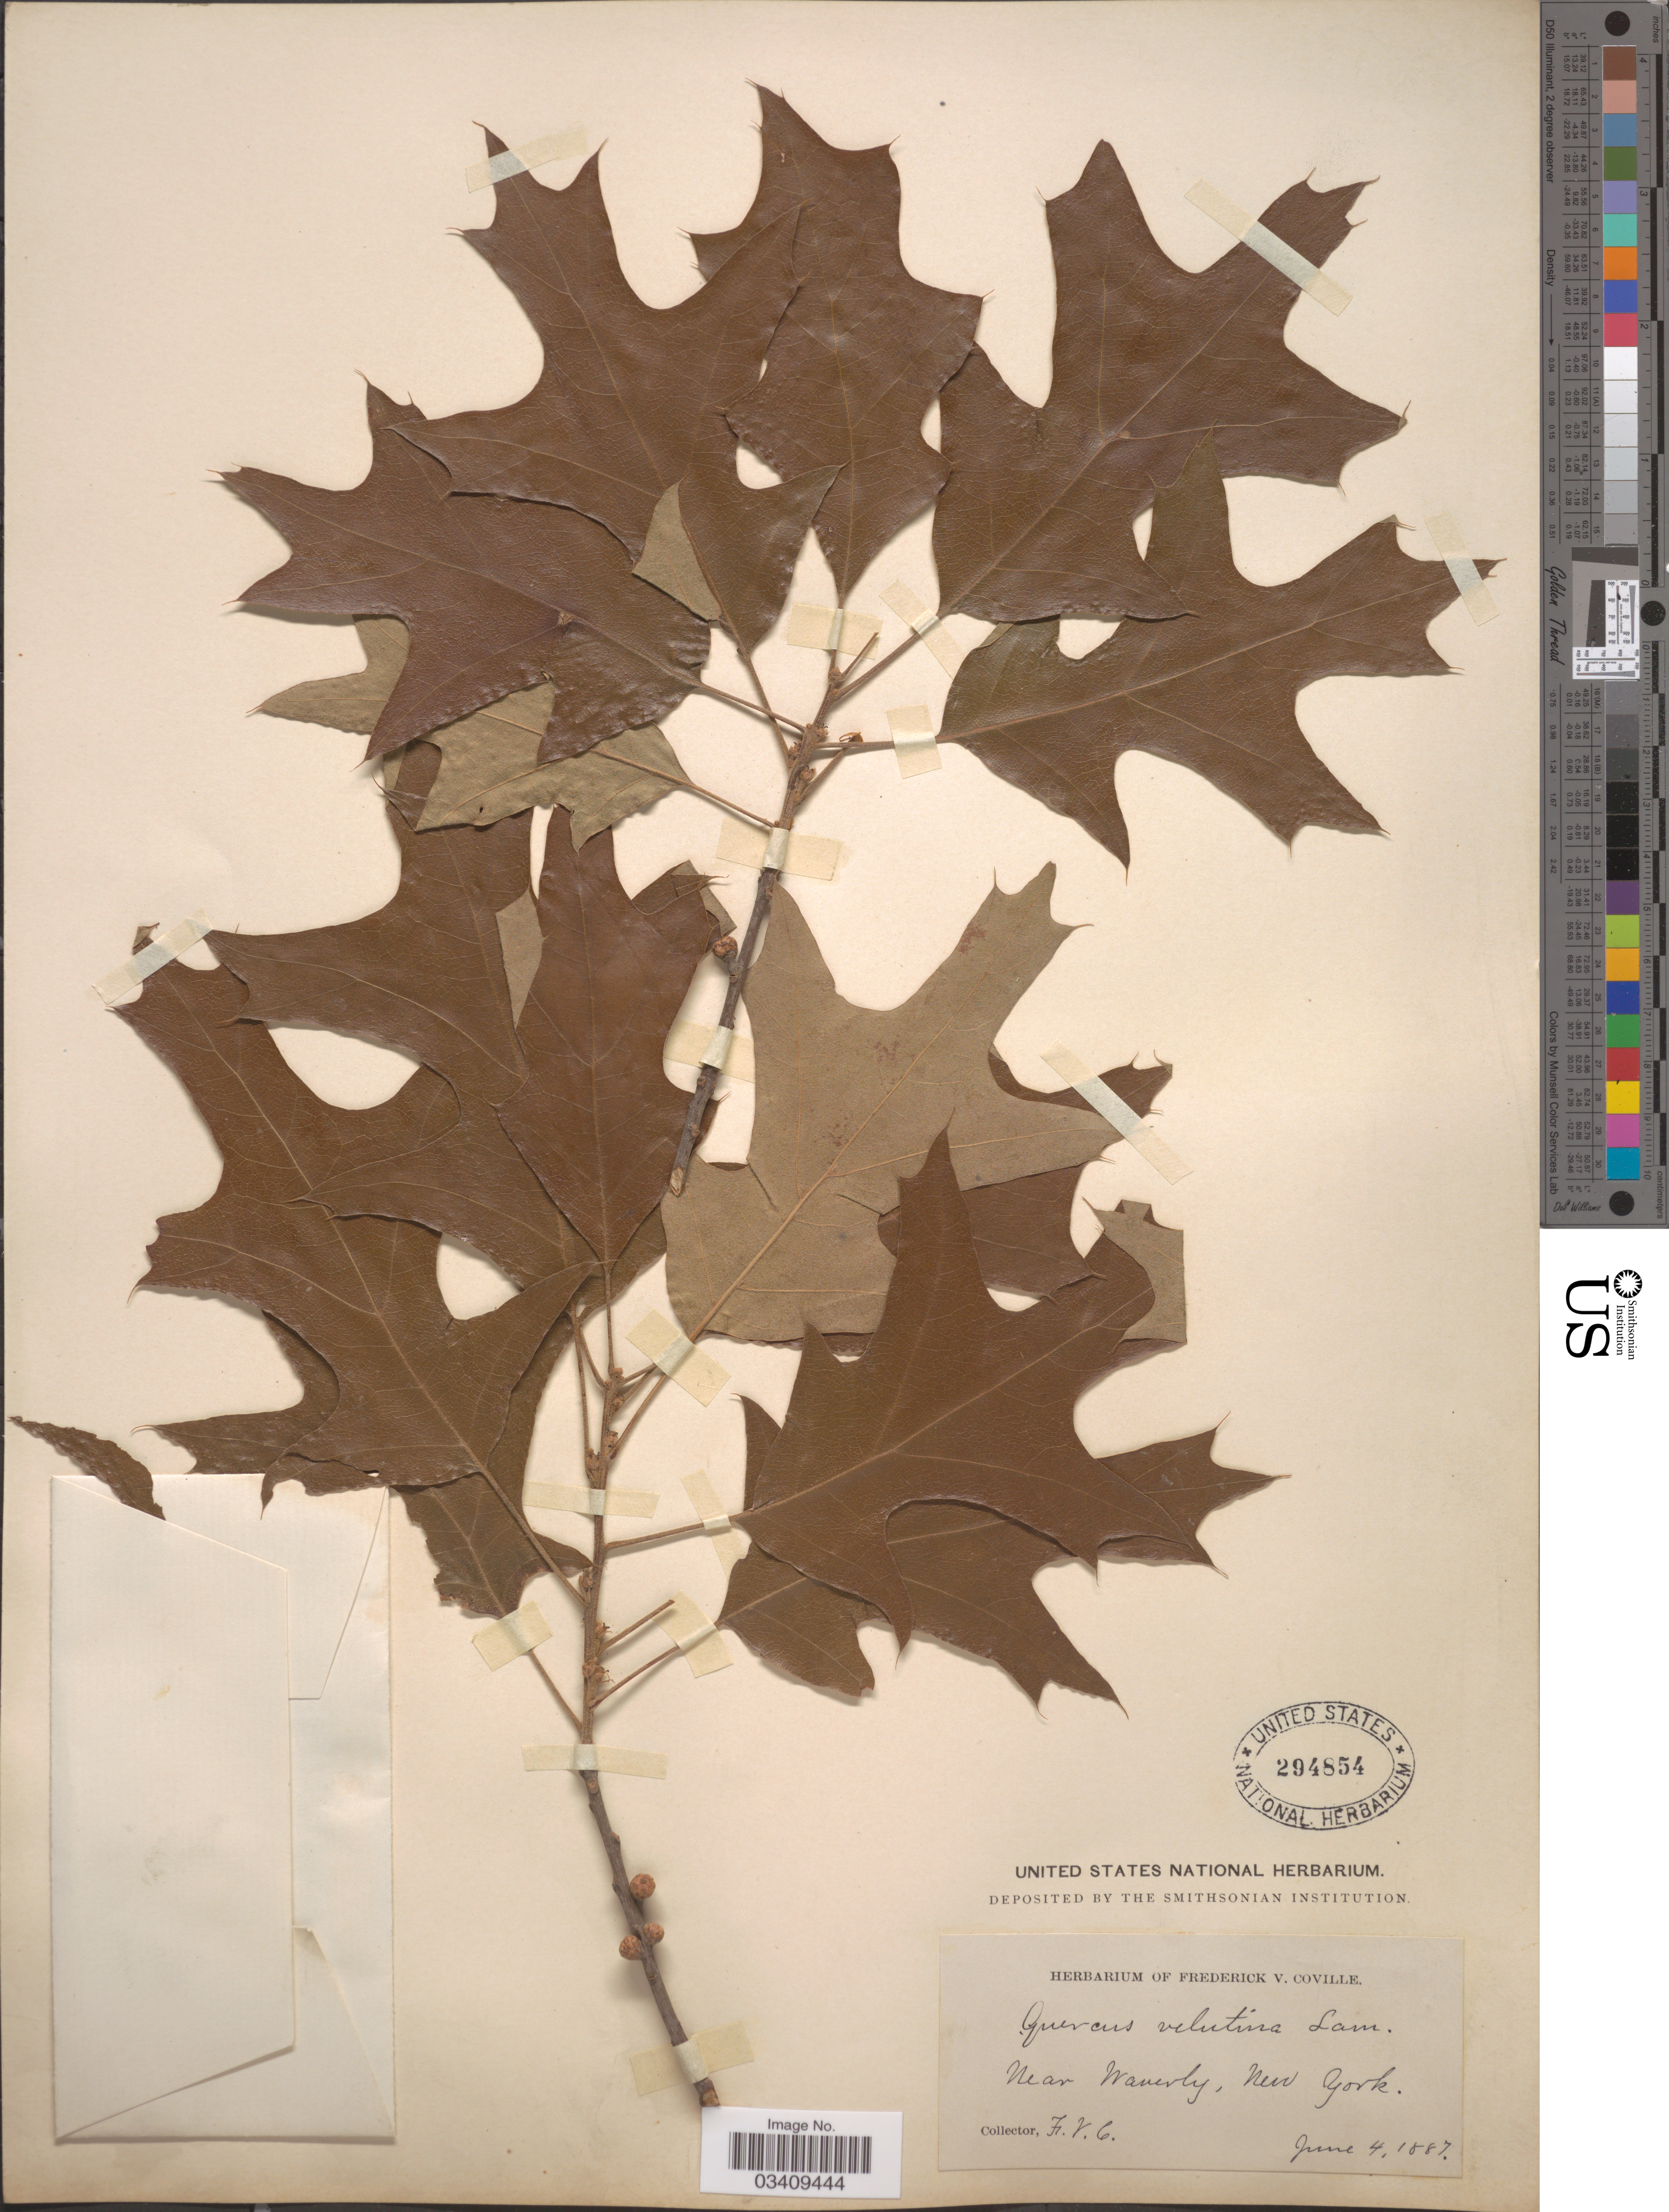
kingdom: Plantae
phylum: Tracheophyta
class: Magnoliopsida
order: Fagales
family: Fagaceae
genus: Quercus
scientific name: Quercus velutina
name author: Lam.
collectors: F. V. Coville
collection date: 1887-06-04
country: United States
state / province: New York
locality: Near Waverly.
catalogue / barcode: US 294854